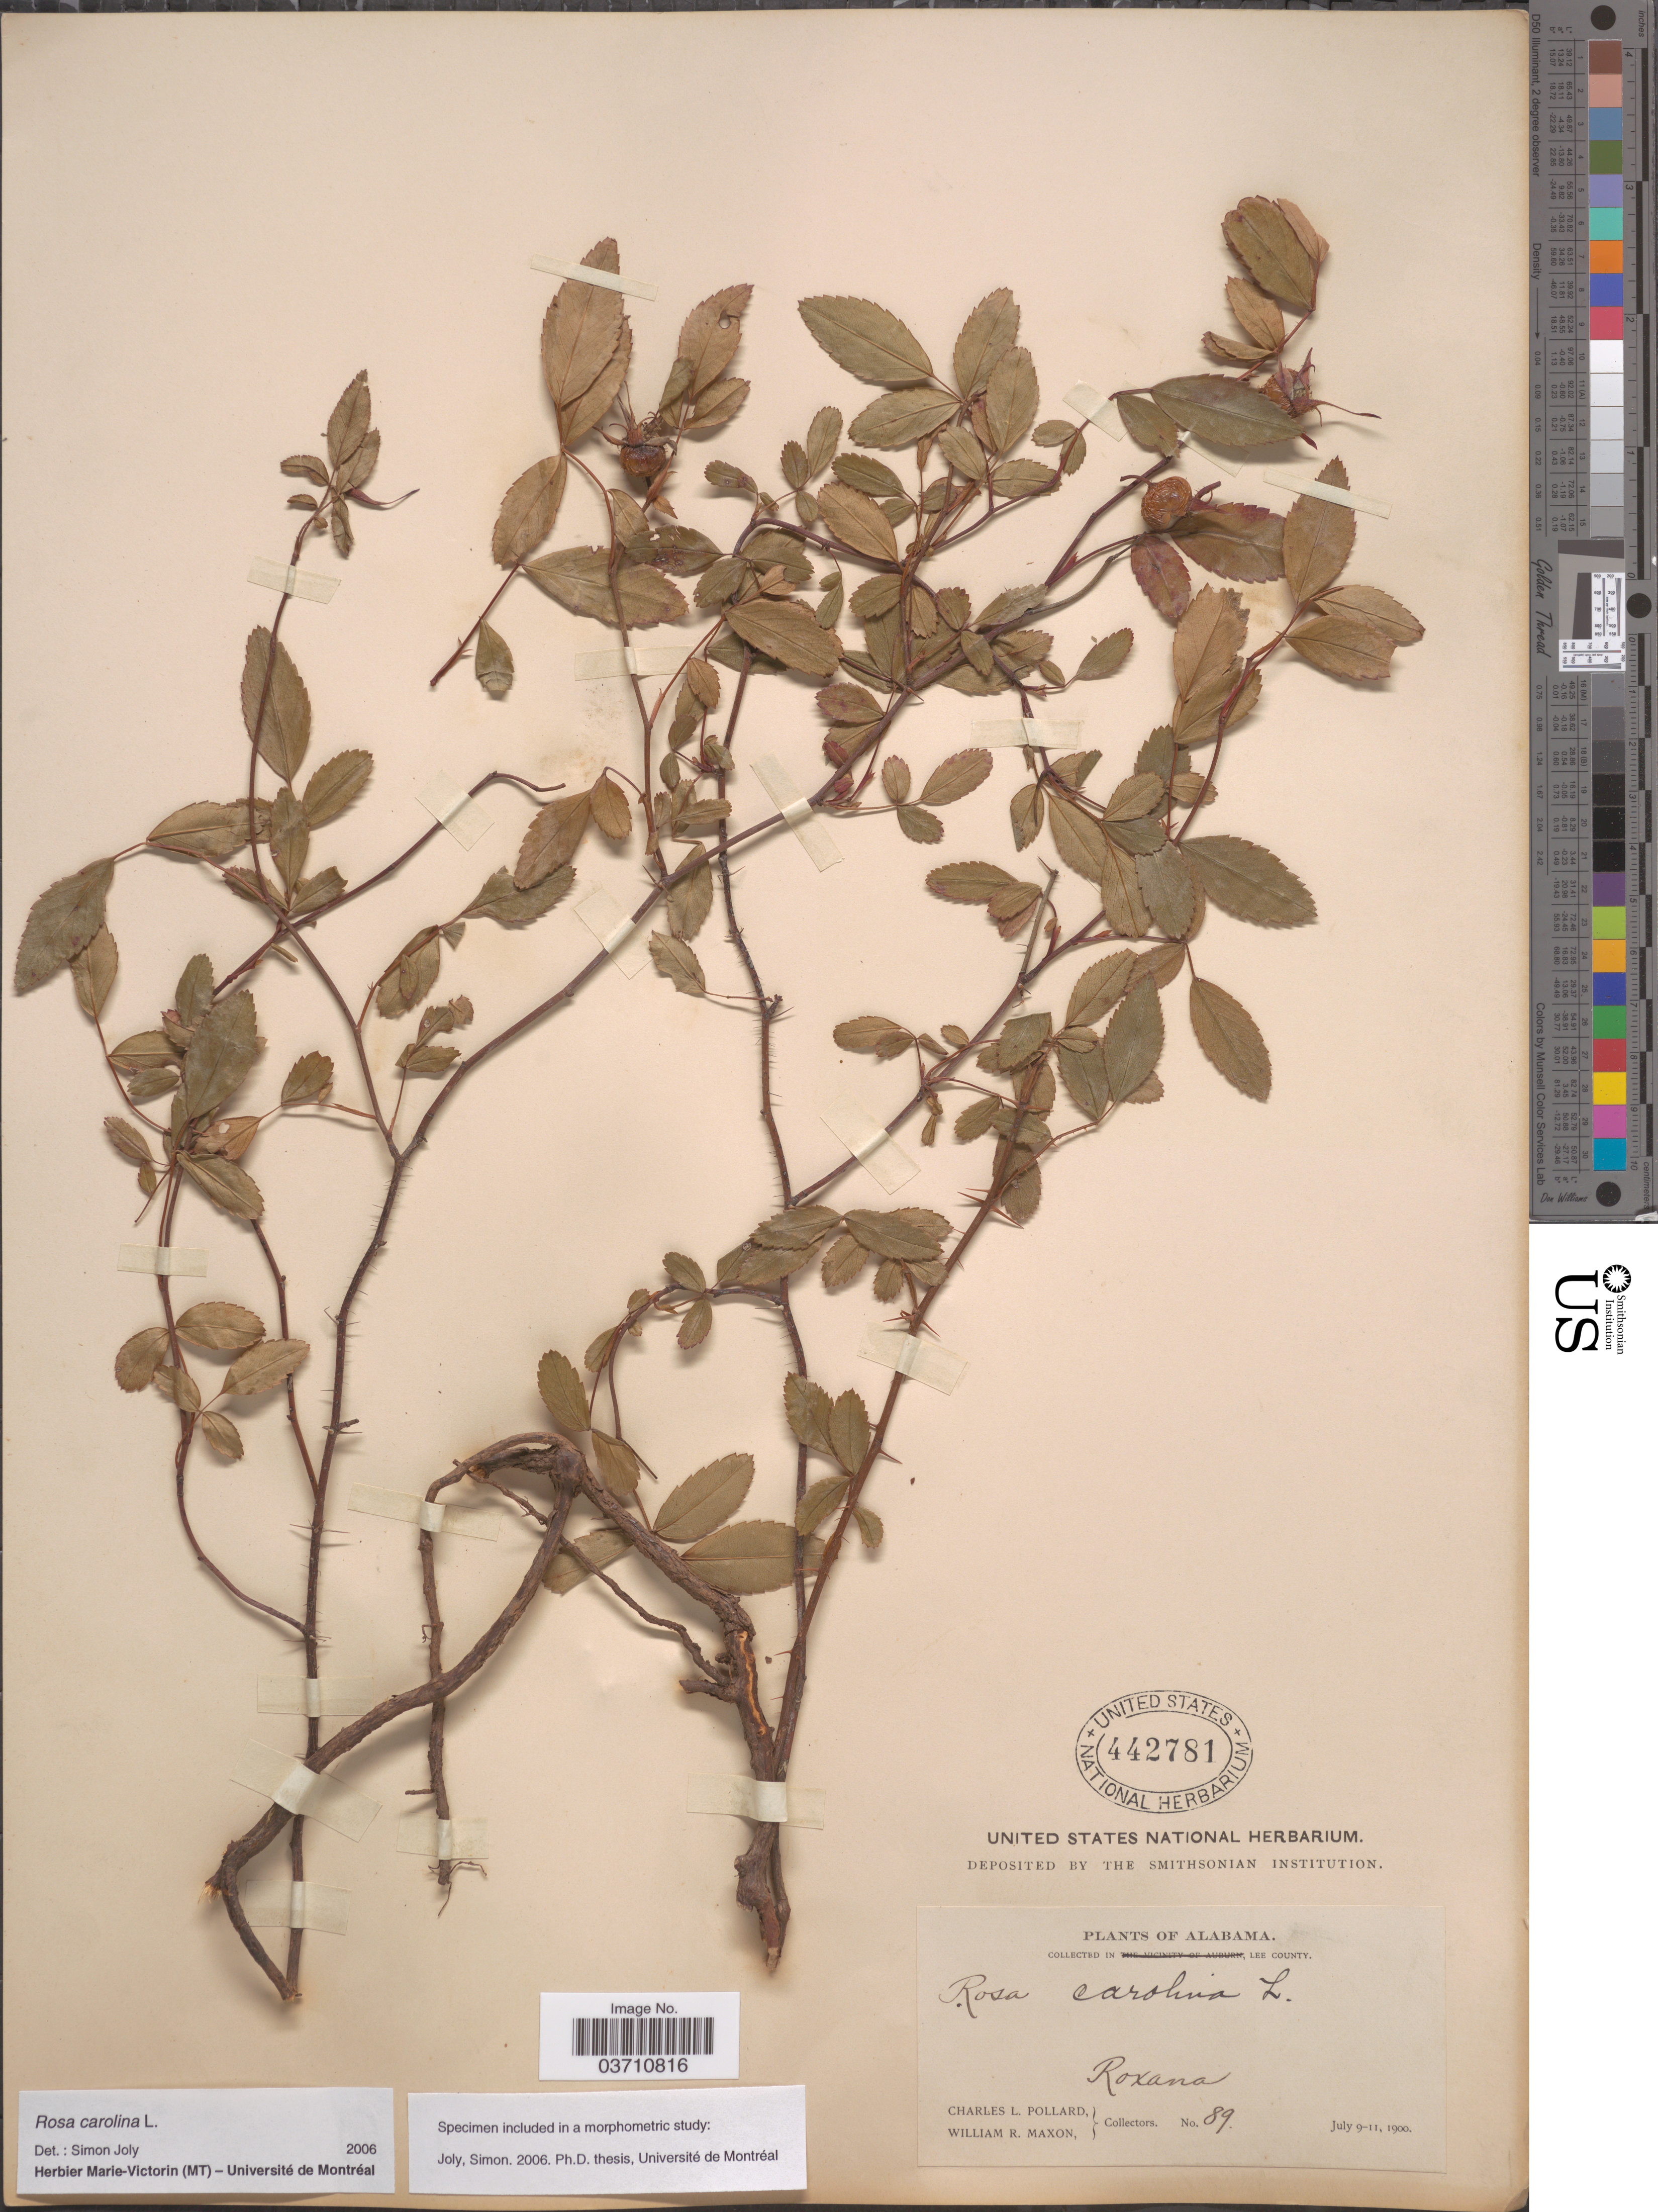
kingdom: Plantae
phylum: Tracheophyta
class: Magnoliopsida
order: Rosales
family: Rosaceae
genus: Rosa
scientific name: Rosa carolina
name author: L.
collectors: C. L. Pollard & W. R. Maxon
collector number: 89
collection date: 1900-07-09/1900-07-11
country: United States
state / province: Alabama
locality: Lee County. Roxana.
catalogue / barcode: US 442781